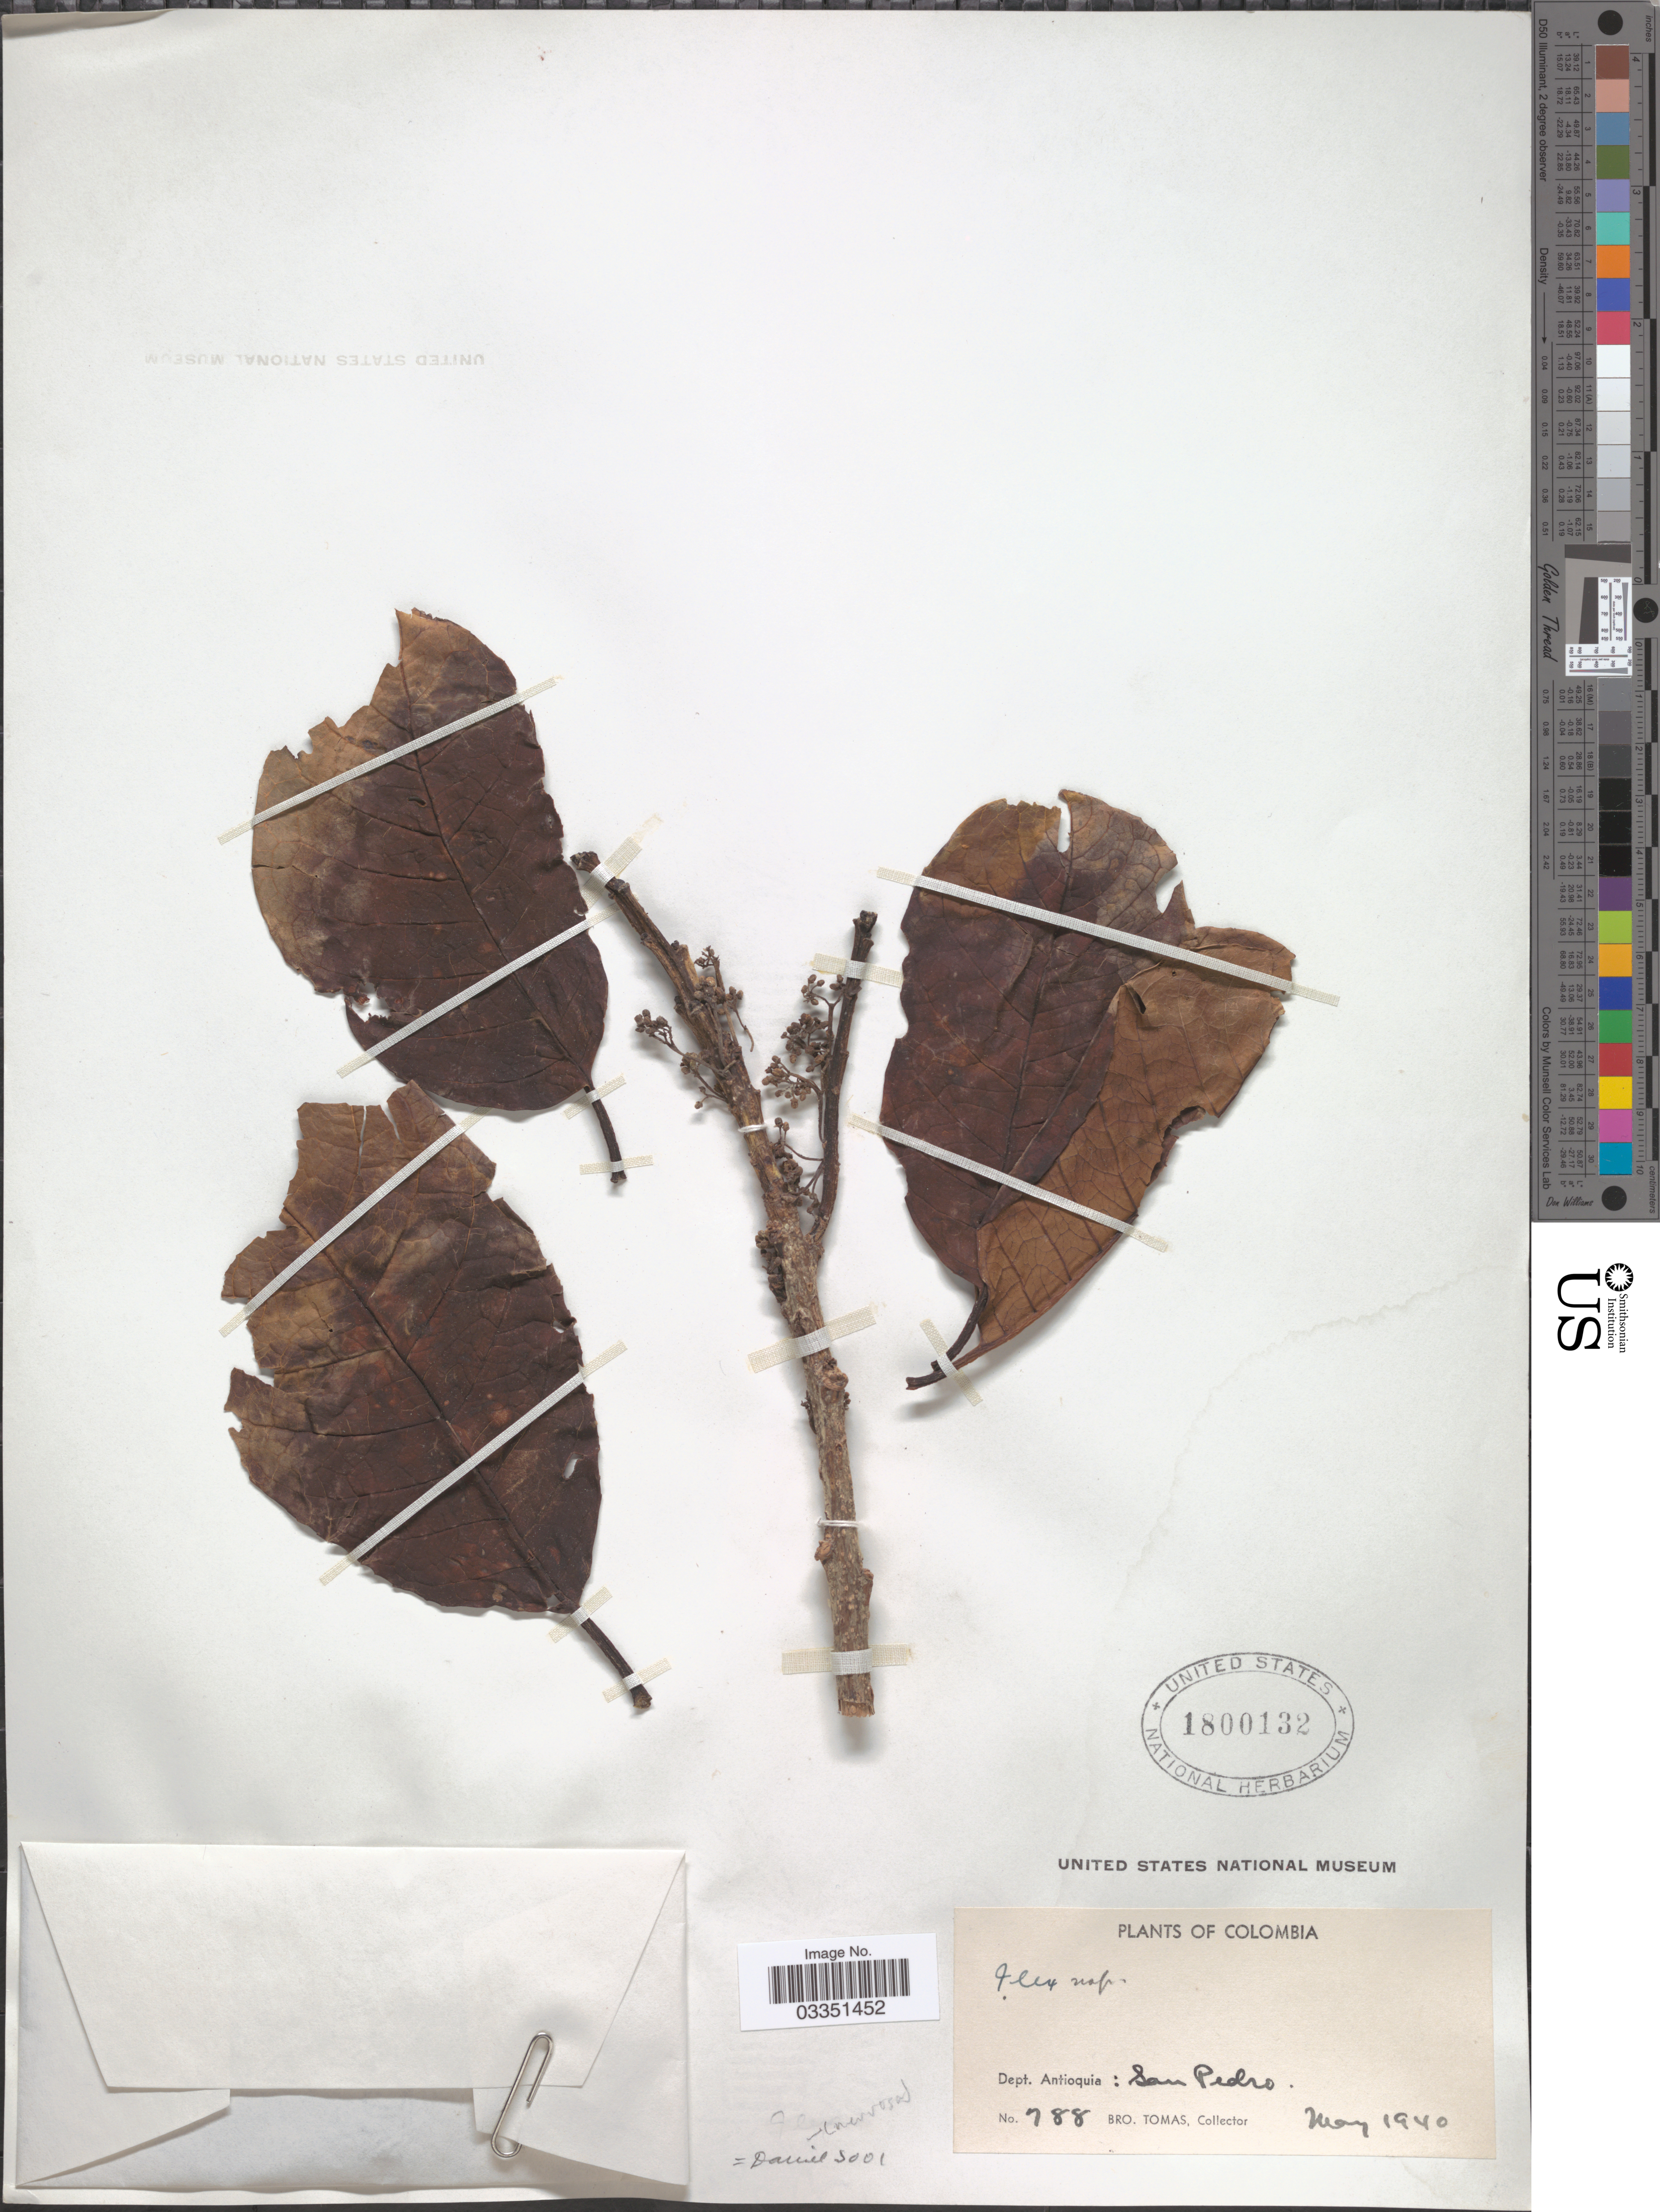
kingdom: Plantae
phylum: Tracheophyta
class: Magnoliopsida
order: Aquifoliales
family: Aquifoliaceae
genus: Ilex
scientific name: Ilex sp.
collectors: B. Tomas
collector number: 788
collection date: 1940-05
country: Colombia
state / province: Antioquia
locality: Dept. Antioquia: San Pedro.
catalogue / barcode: US 1800132